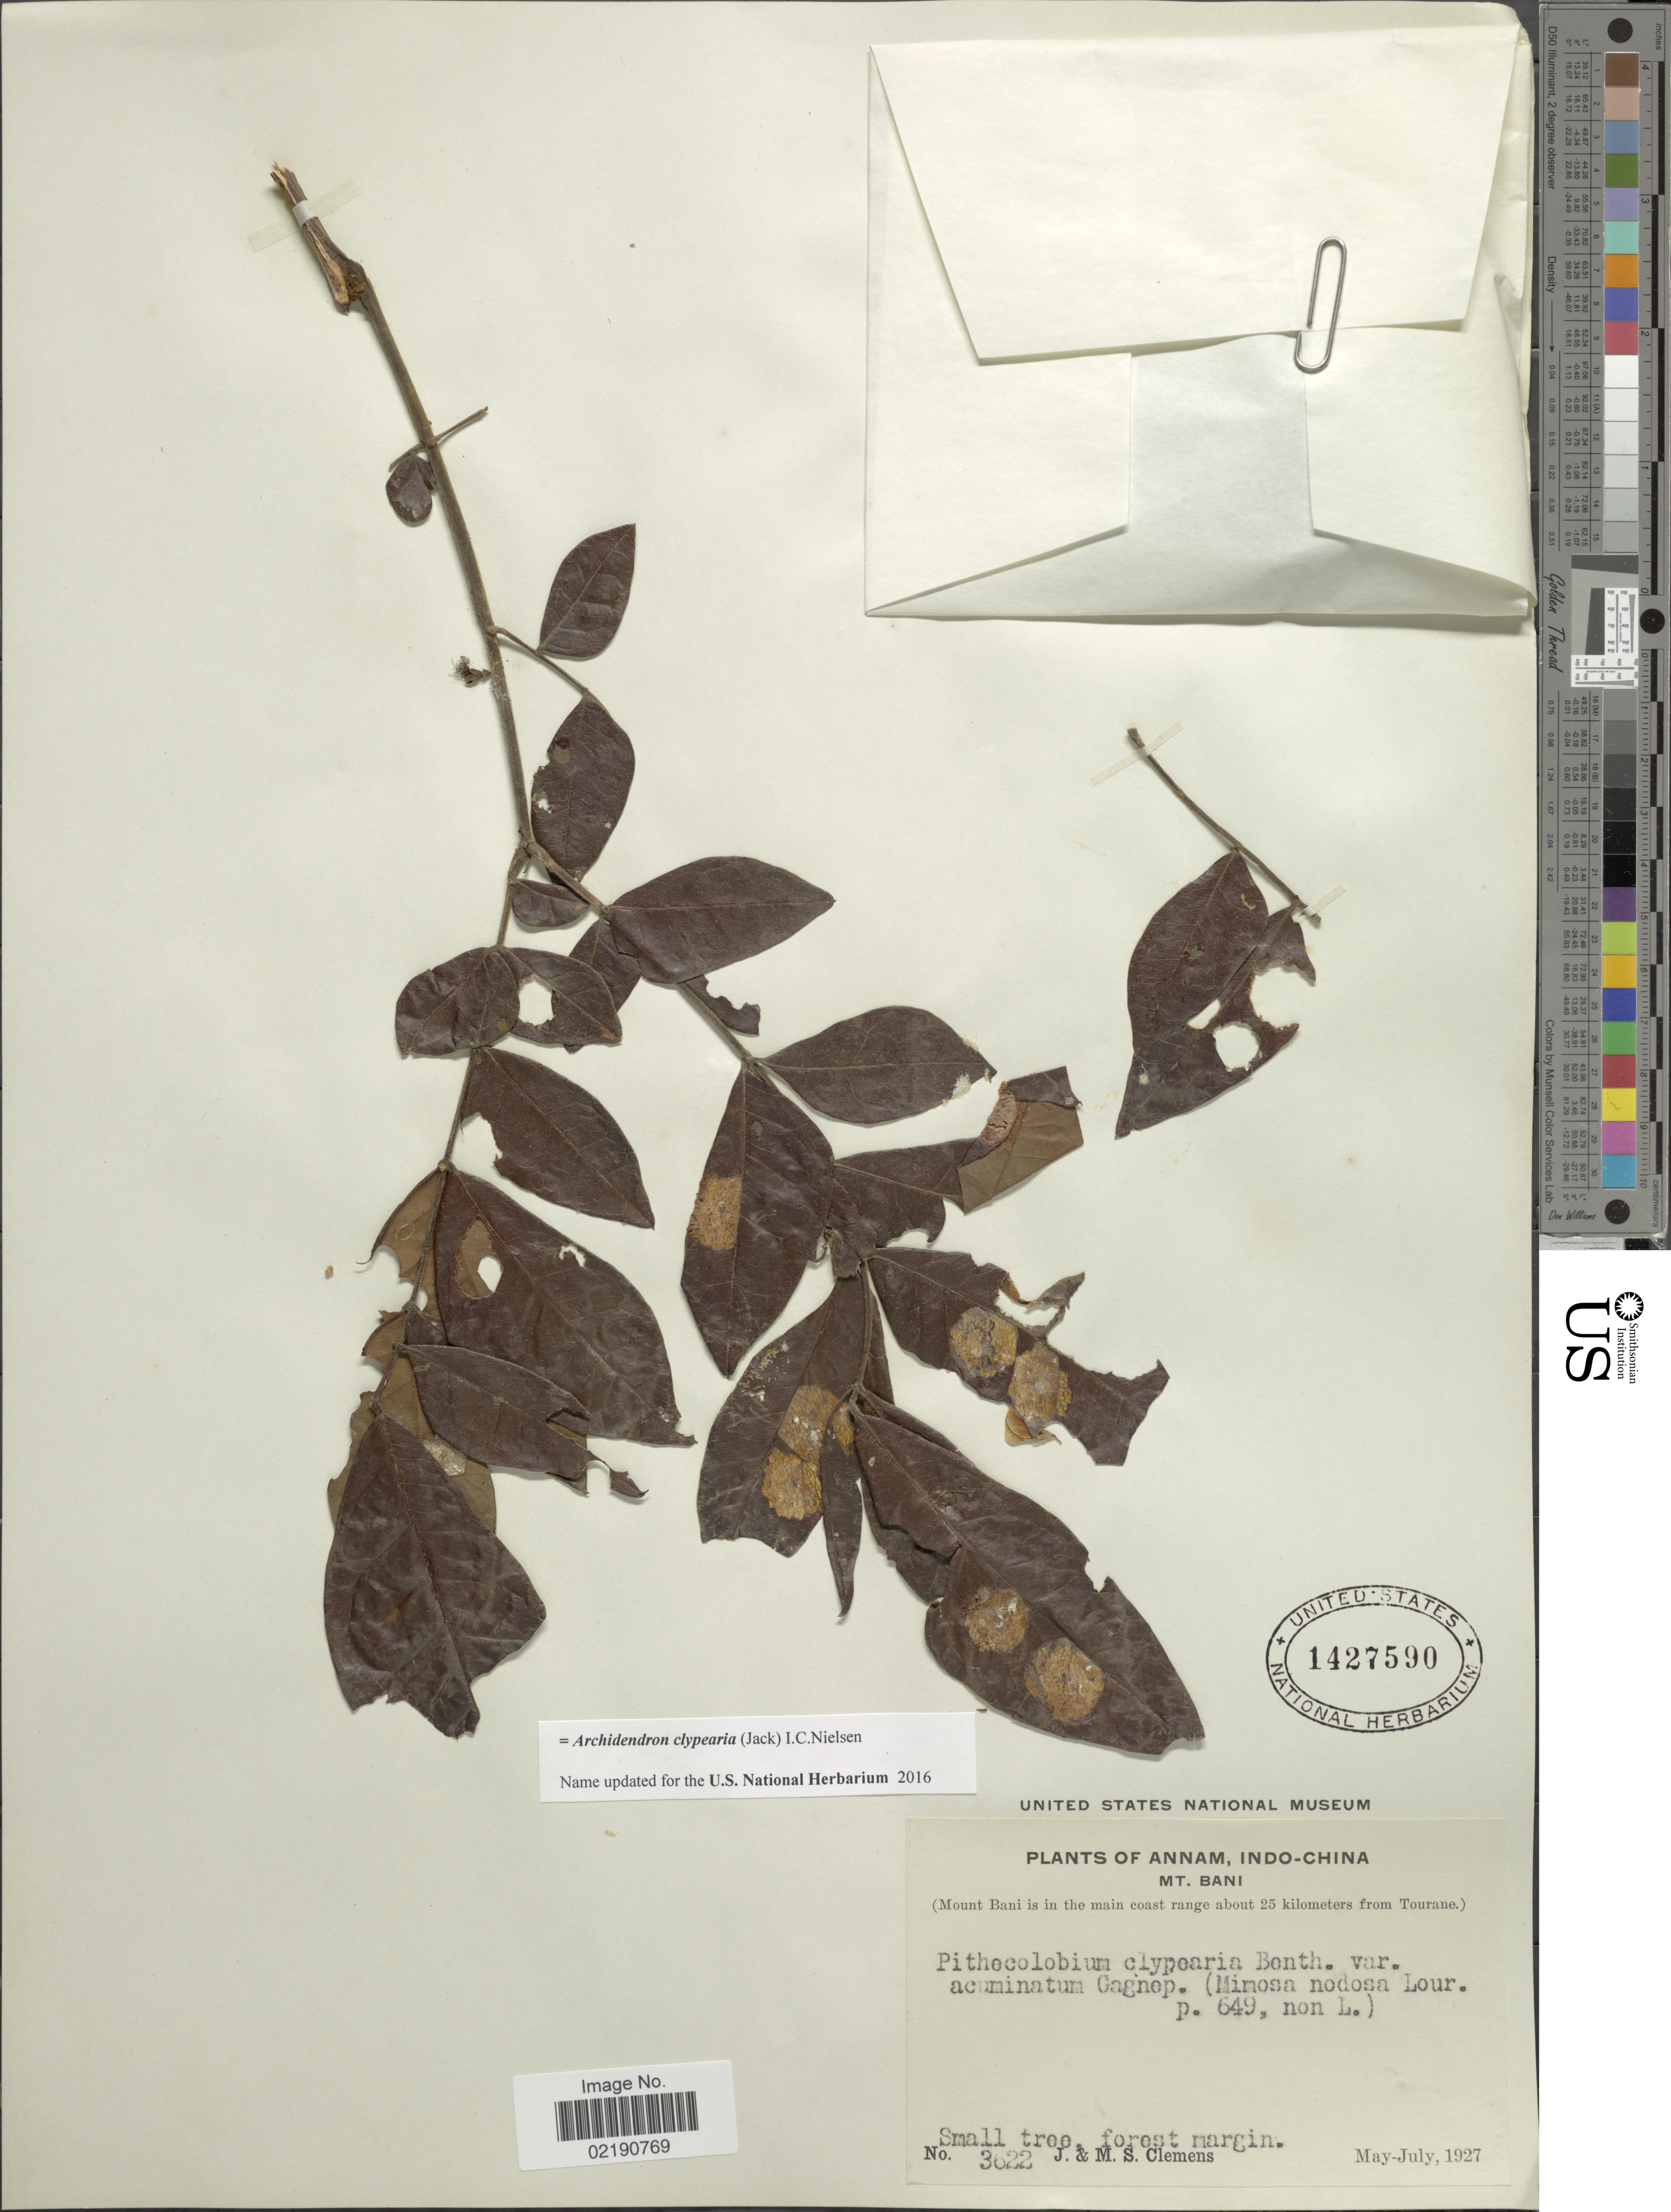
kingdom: Plantae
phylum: Tracheophyta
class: Magnoliopsida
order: Fabales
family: Fabaceae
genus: Archidendron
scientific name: Archidendron clypearia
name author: (Jack) I.C. Nielsen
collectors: J. Clemens & M. S. Clemens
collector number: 3622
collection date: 1927-05/1927-07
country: Vietnam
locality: Annam, Indo-China, Mt. Bani, Mount Bani is in the main coast range about 25 kilometers from Tourane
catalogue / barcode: US 1427590